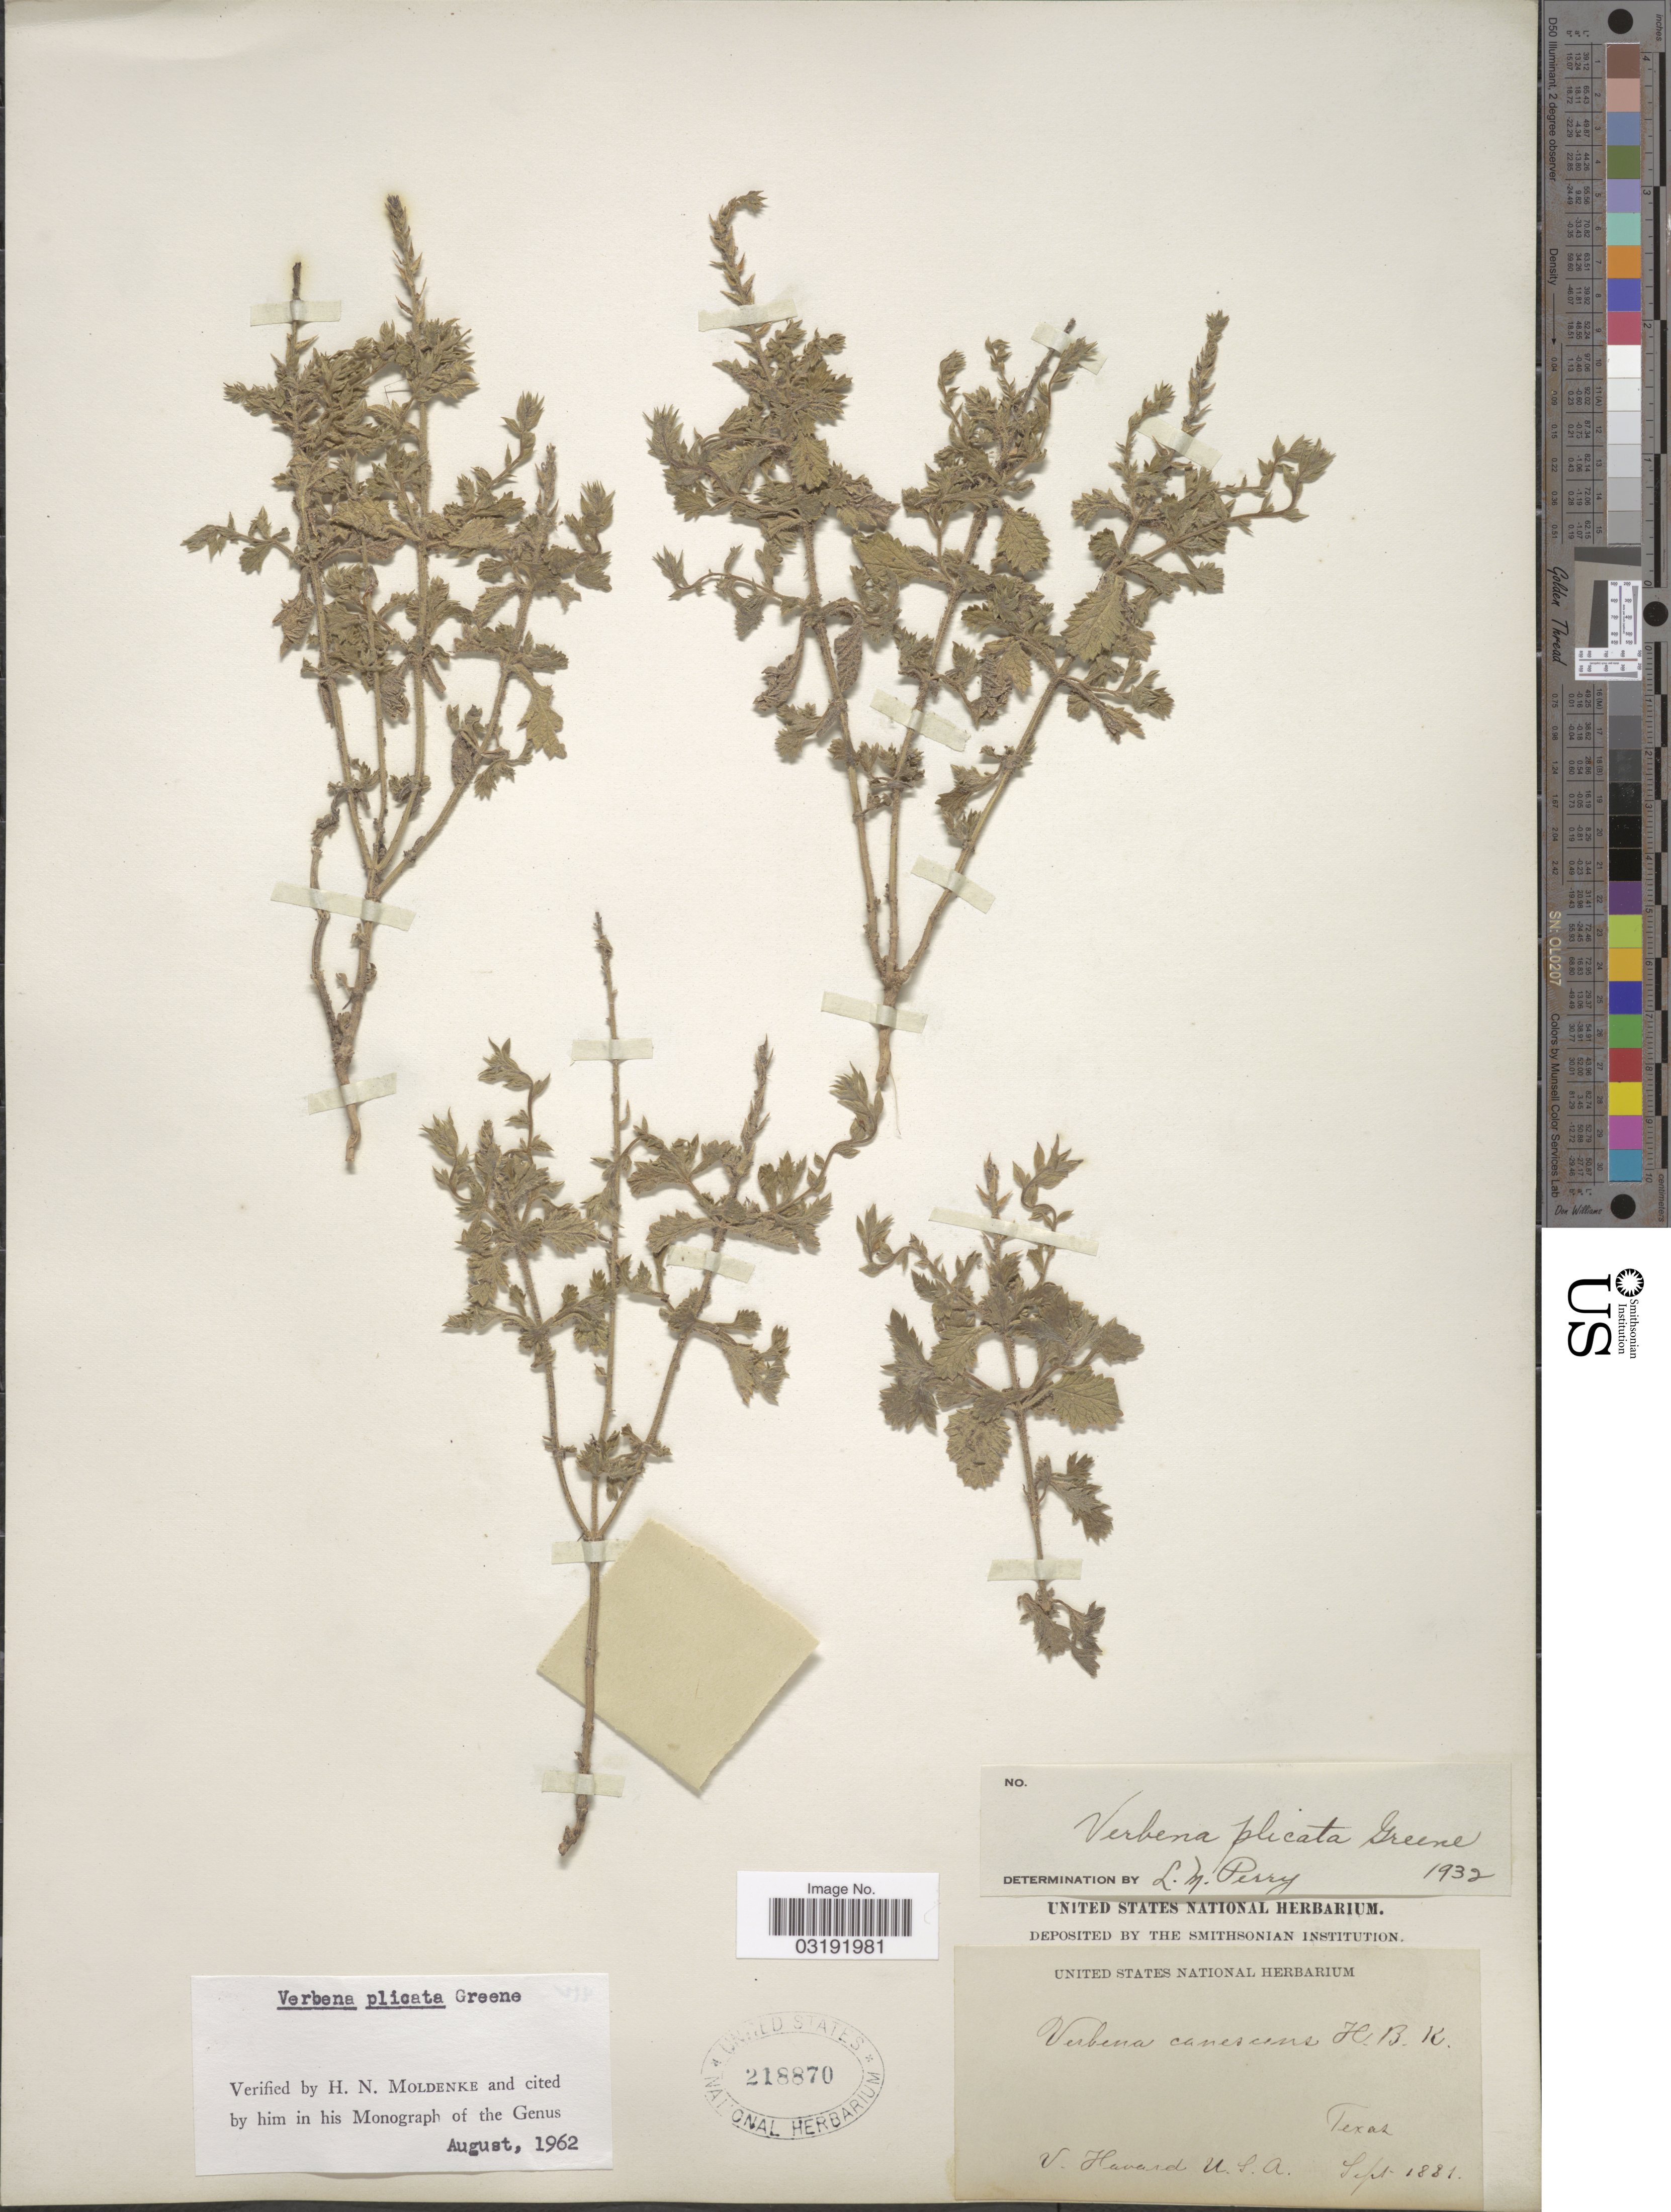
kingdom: Plantae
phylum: Tracheophyta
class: Magnoliopsida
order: Lamiales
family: Verbenaceae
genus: Verbena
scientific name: Verbena plicata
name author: Greene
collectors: V. Havard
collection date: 1831-09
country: United States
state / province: Texas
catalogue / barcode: US 218870